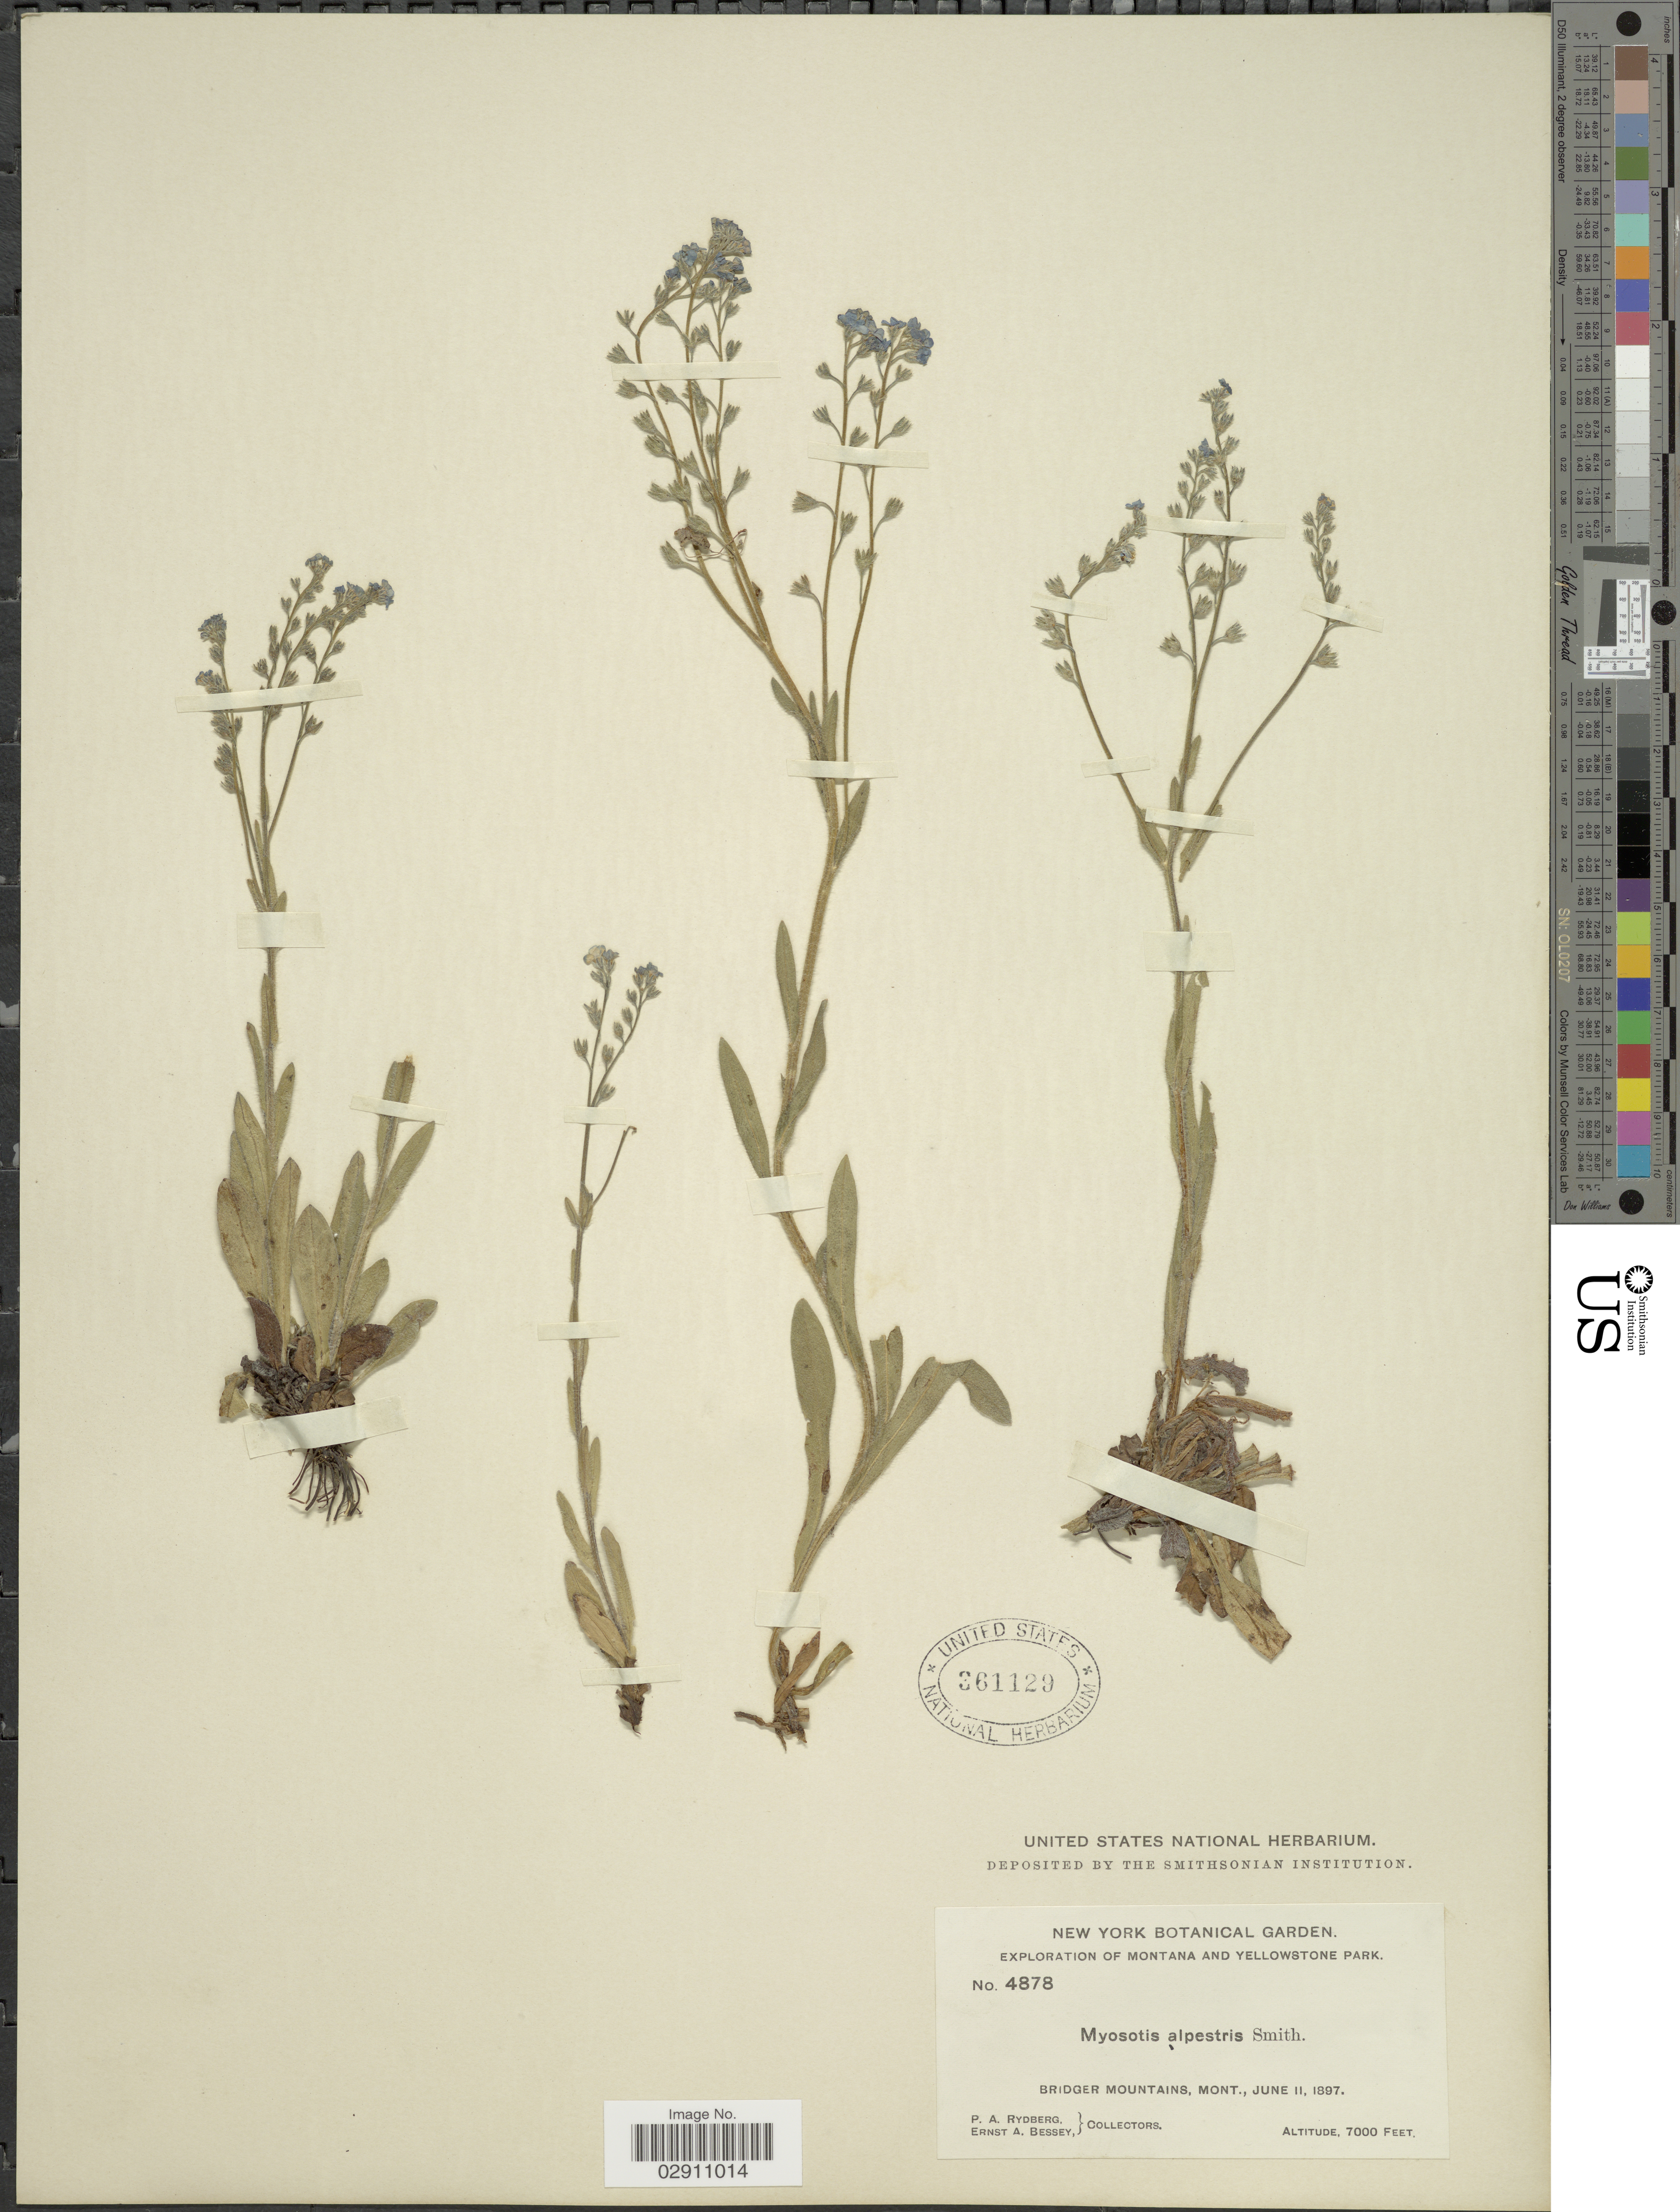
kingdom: Plantae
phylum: Tracheophyta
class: Magnoliopsida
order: Boraginales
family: Boraginaceae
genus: Myosotis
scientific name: Myosotis alpestris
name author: F.W. Schmidt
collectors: P. A. Rydberg & E. A. Bessey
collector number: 4878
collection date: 1897-06-11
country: United States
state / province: Montana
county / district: Gallatin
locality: Bridger Mountains, Mont.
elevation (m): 2134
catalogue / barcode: US 361129